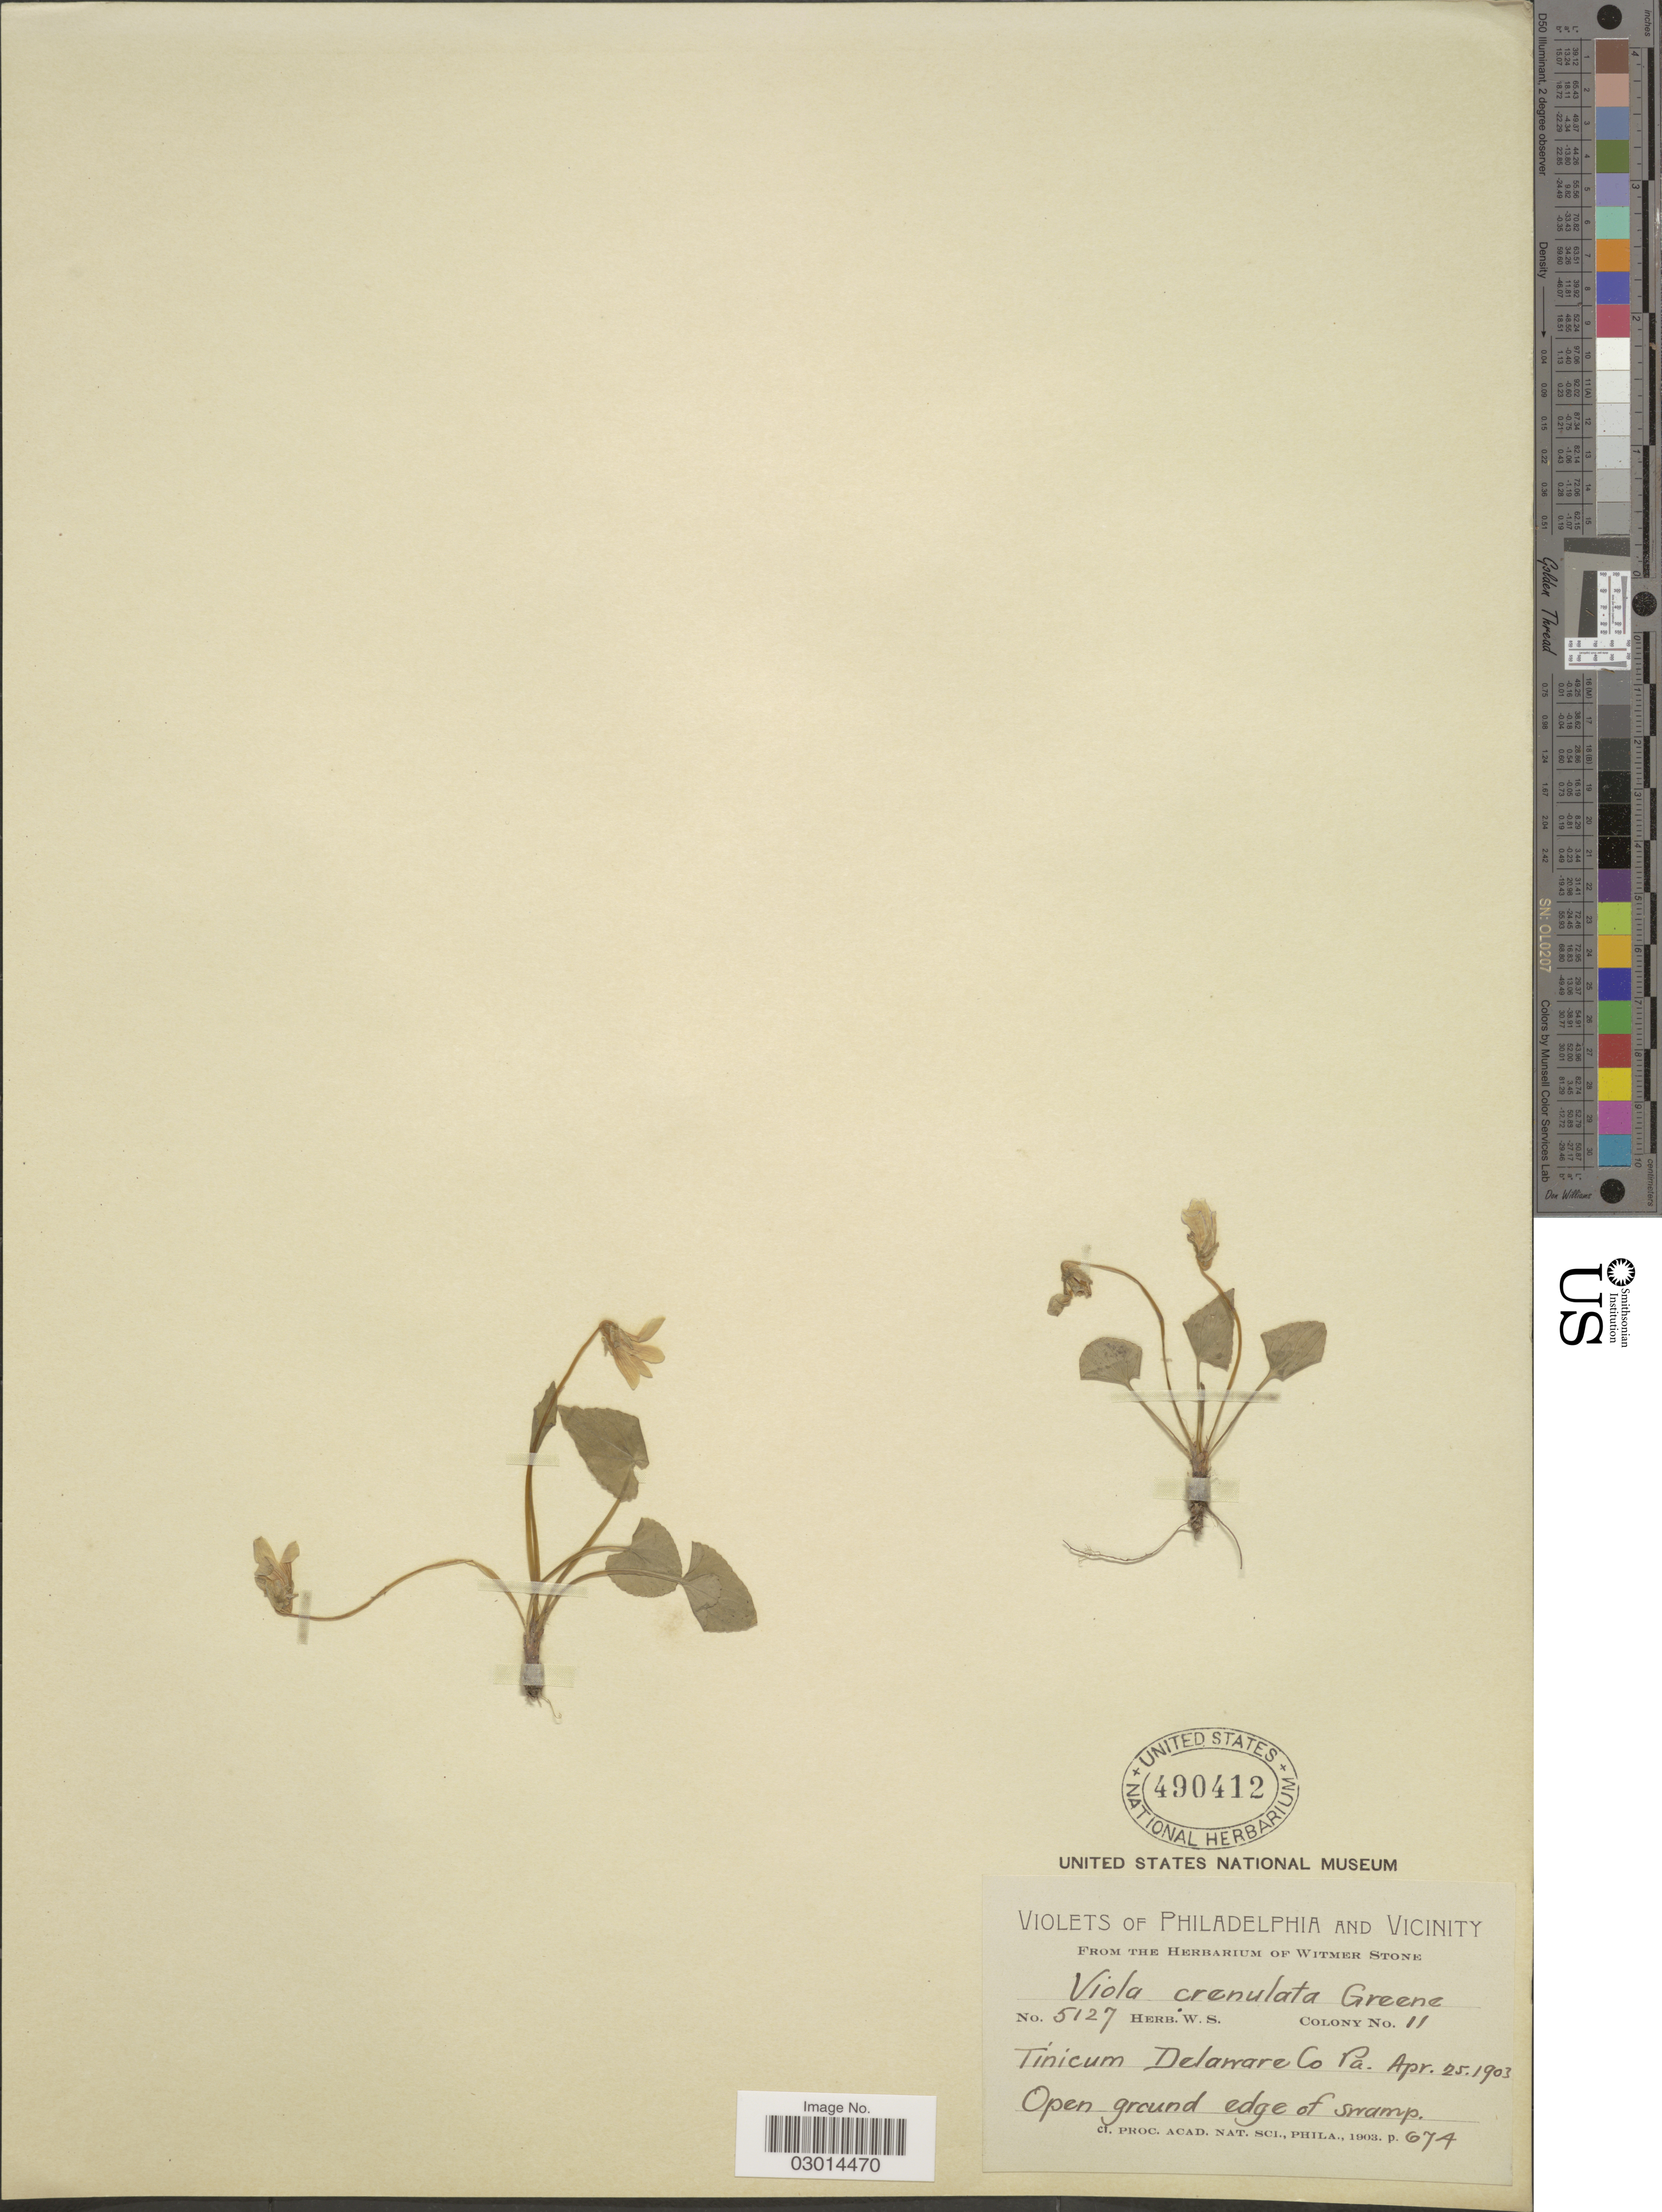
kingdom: Plantae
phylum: Tracheophyta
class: Magnoliopsida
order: Malpighiales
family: Violaceae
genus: Viola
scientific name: Viola crenulata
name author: Greene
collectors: Ex herb Witmer Stone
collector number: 5127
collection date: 1903-04-25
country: United States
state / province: Pennsylvania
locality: Philadelphia and Vicinity, Tinicum Delaware Co Pa.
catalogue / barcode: US 490412